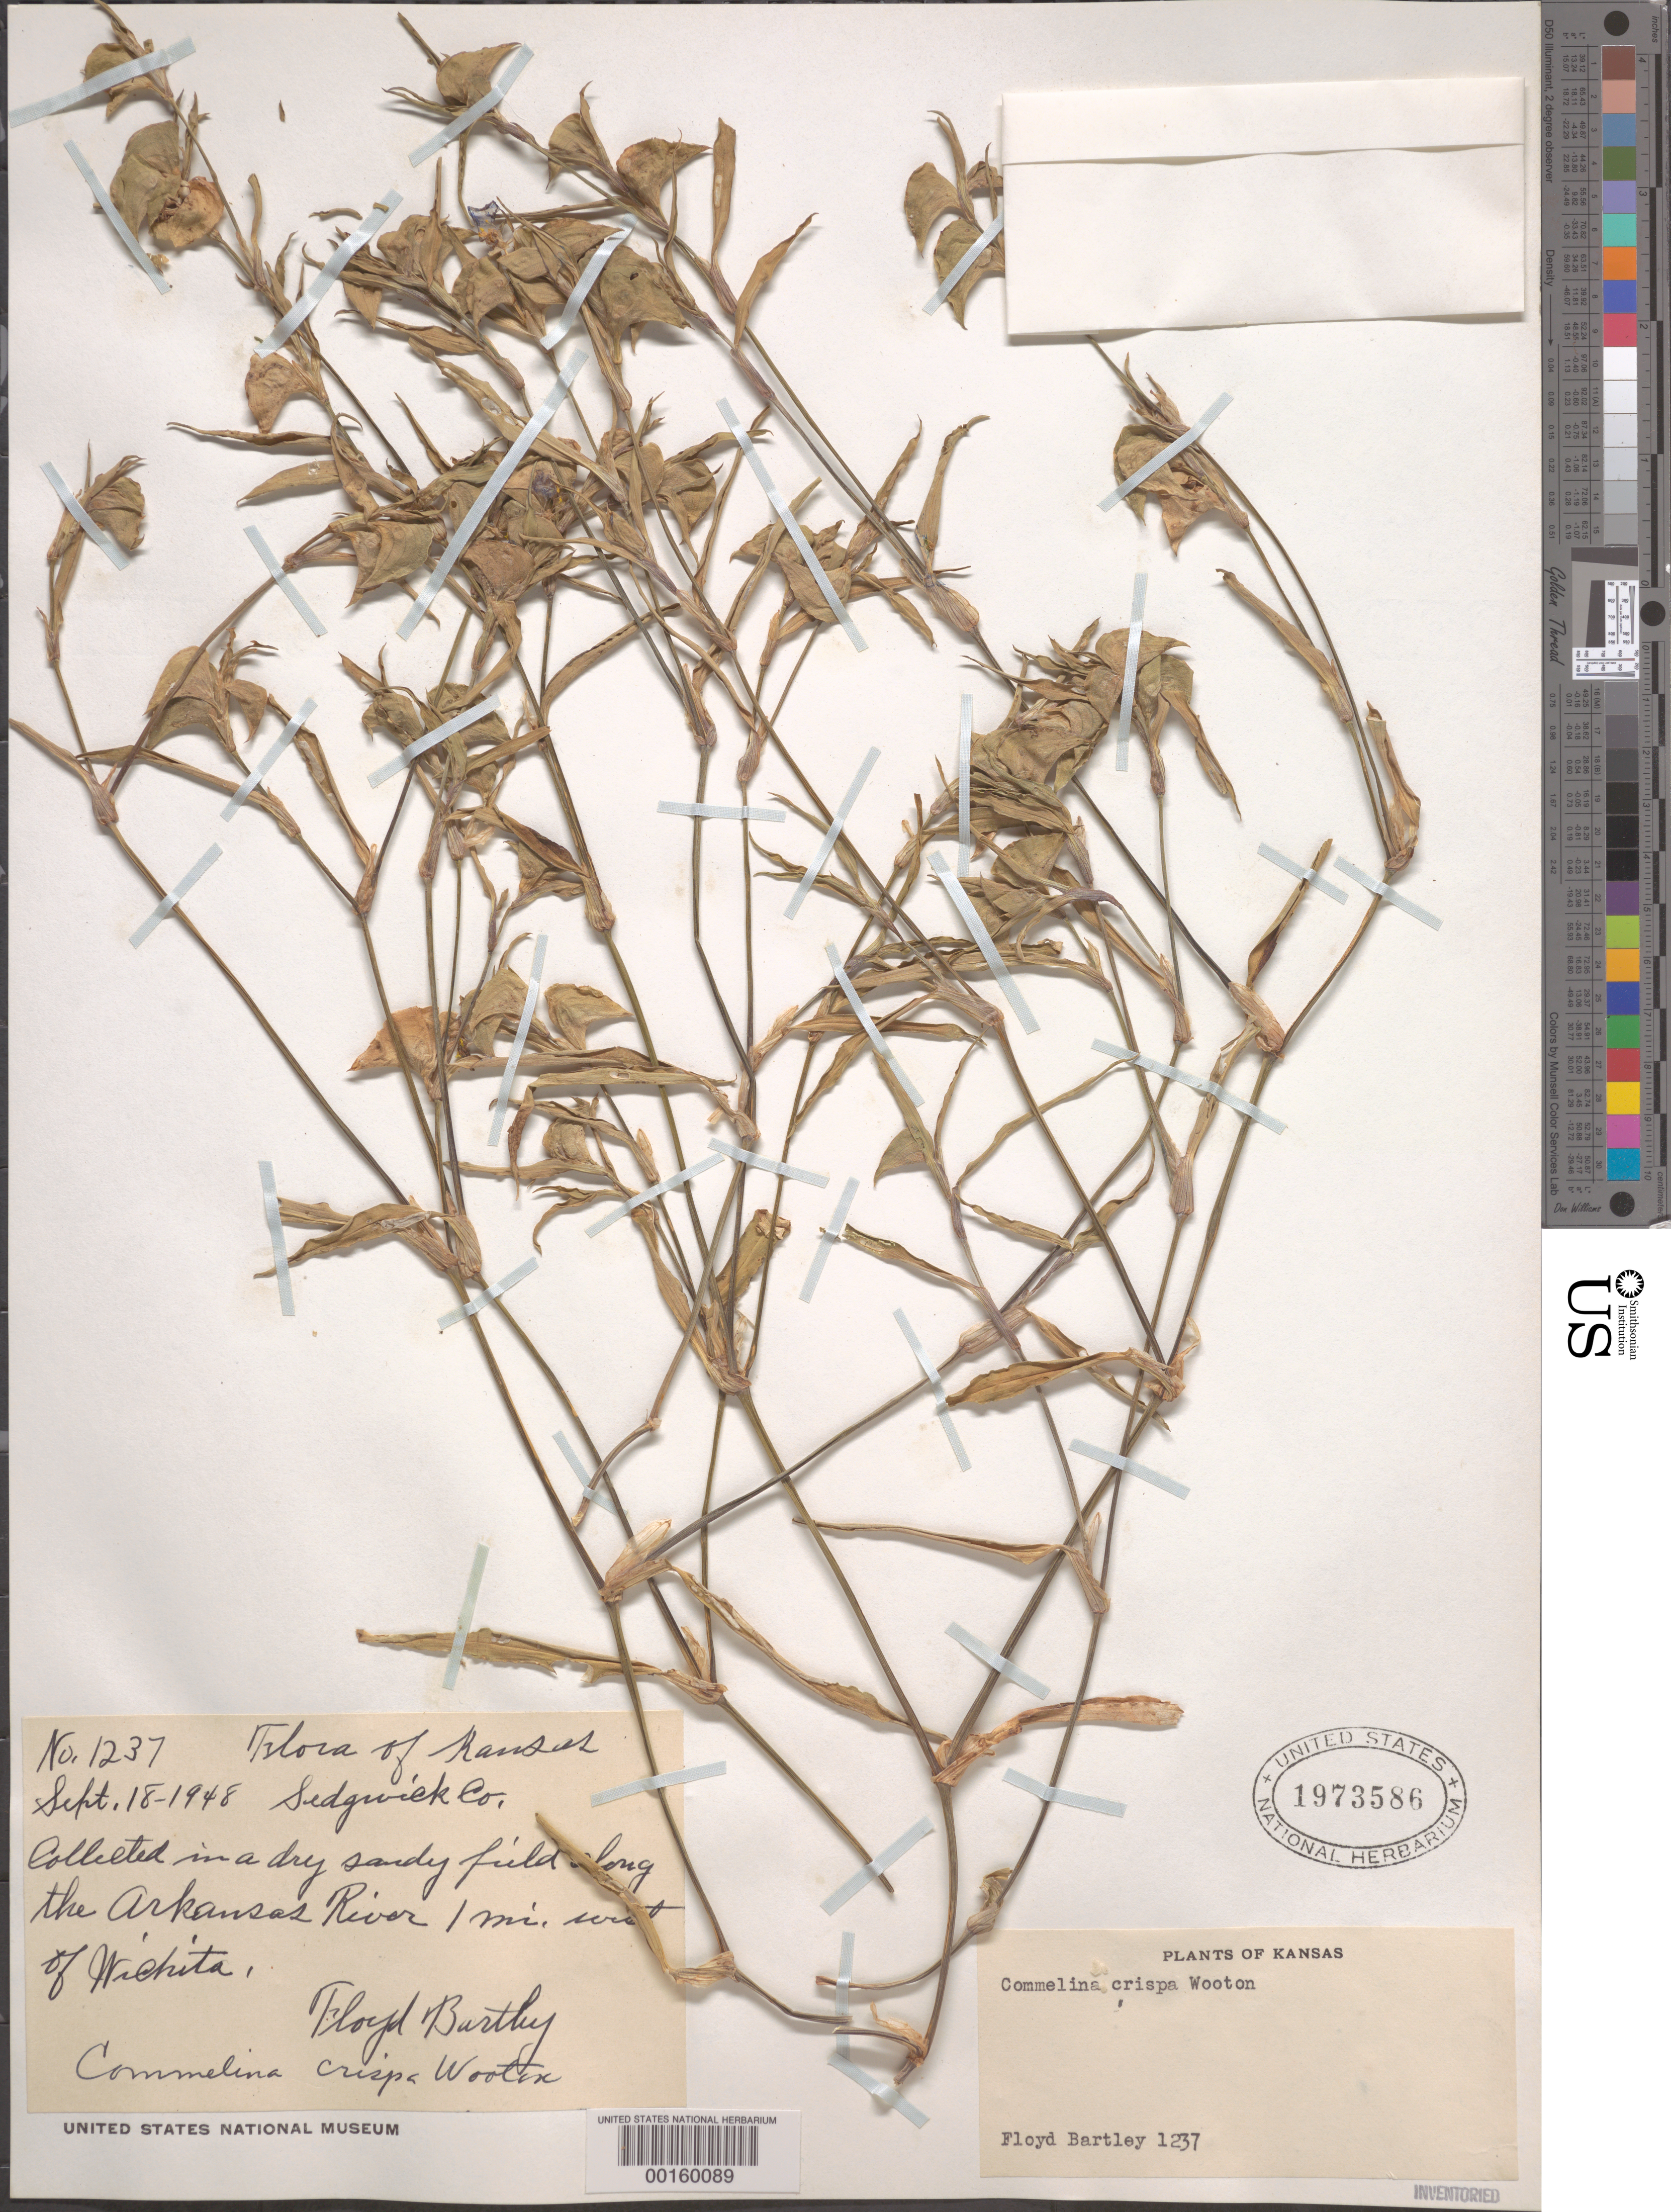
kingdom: Plantae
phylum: Tracheophyta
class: Liliopsida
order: Commelinales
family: Commelinaceae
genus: Commelina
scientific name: Commelina erecta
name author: L.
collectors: F. Bartley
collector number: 1237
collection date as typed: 18 Sep 1948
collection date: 1948-09-18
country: United States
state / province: Kansas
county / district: Sedgwick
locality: Along arkansas river, w of wichita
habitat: Dry sandy field along river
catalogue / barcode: US 1973586